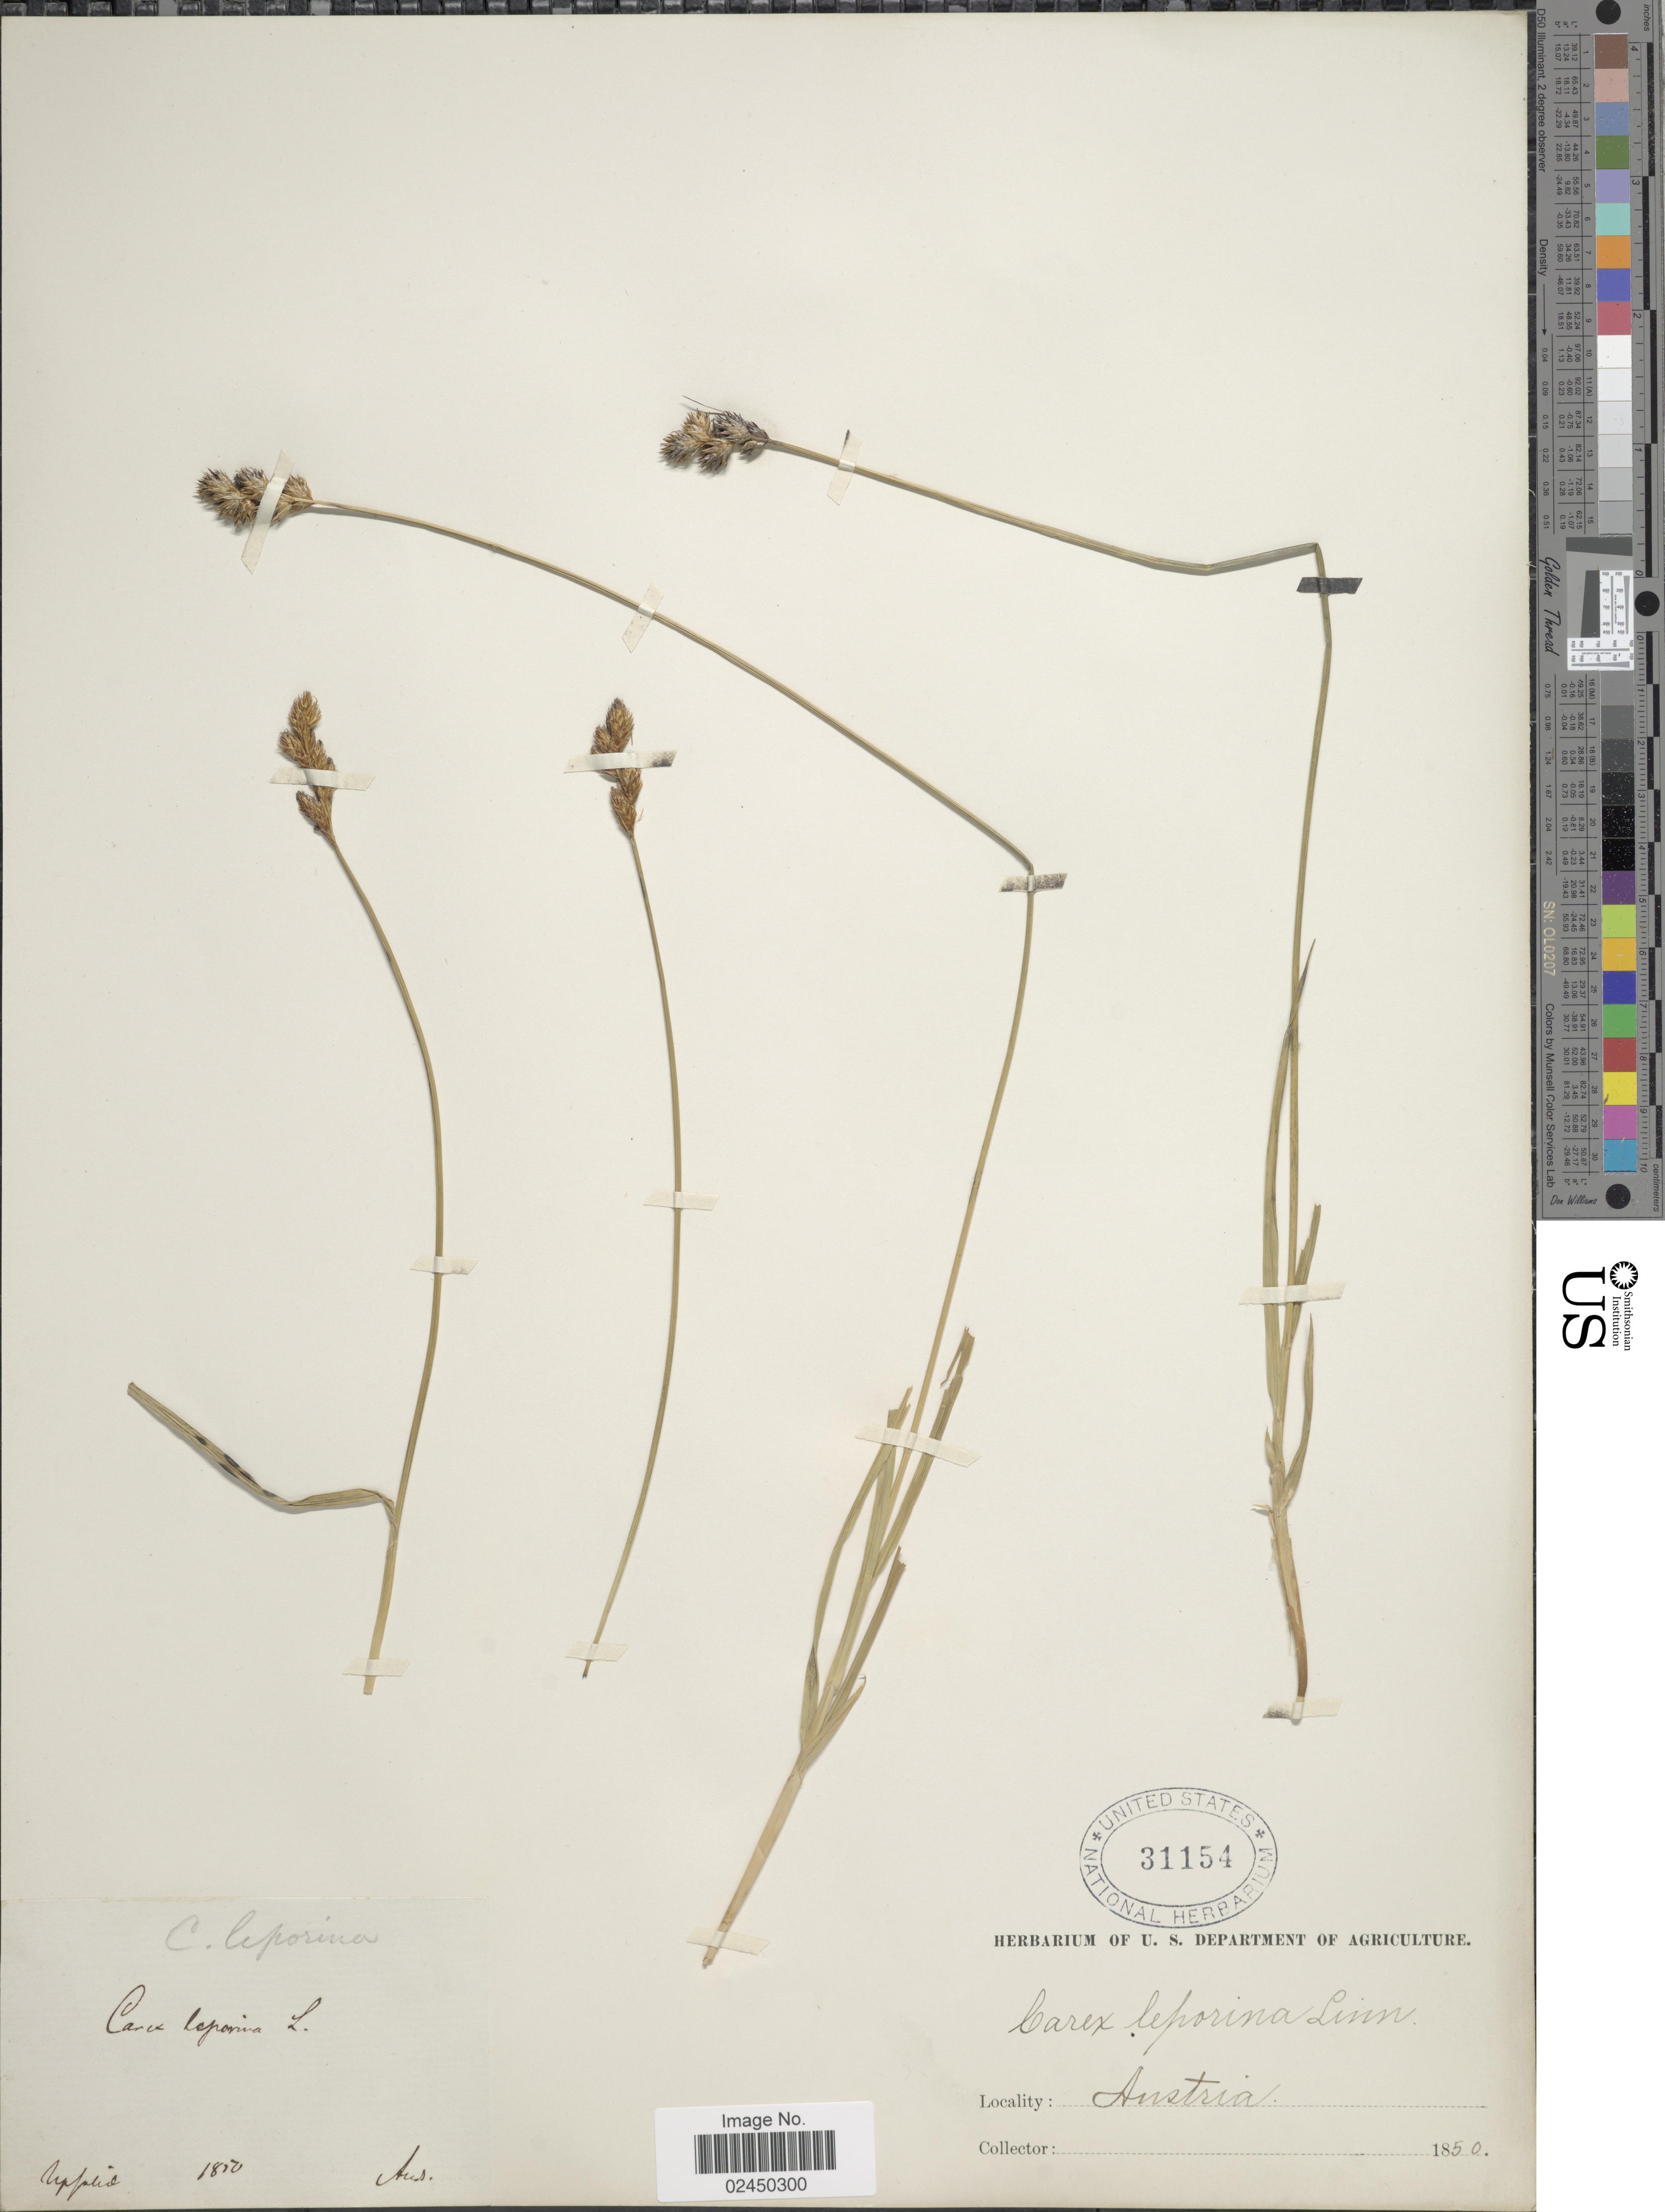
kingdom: Plantae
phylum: Tracheophyta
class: Liliopsida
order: Poales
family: Cyperaceae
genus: Carex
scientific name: Carex leporina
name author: L.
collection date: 1850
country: Austria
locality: Uppno, Austro [interpreted]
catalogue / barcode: US 31154